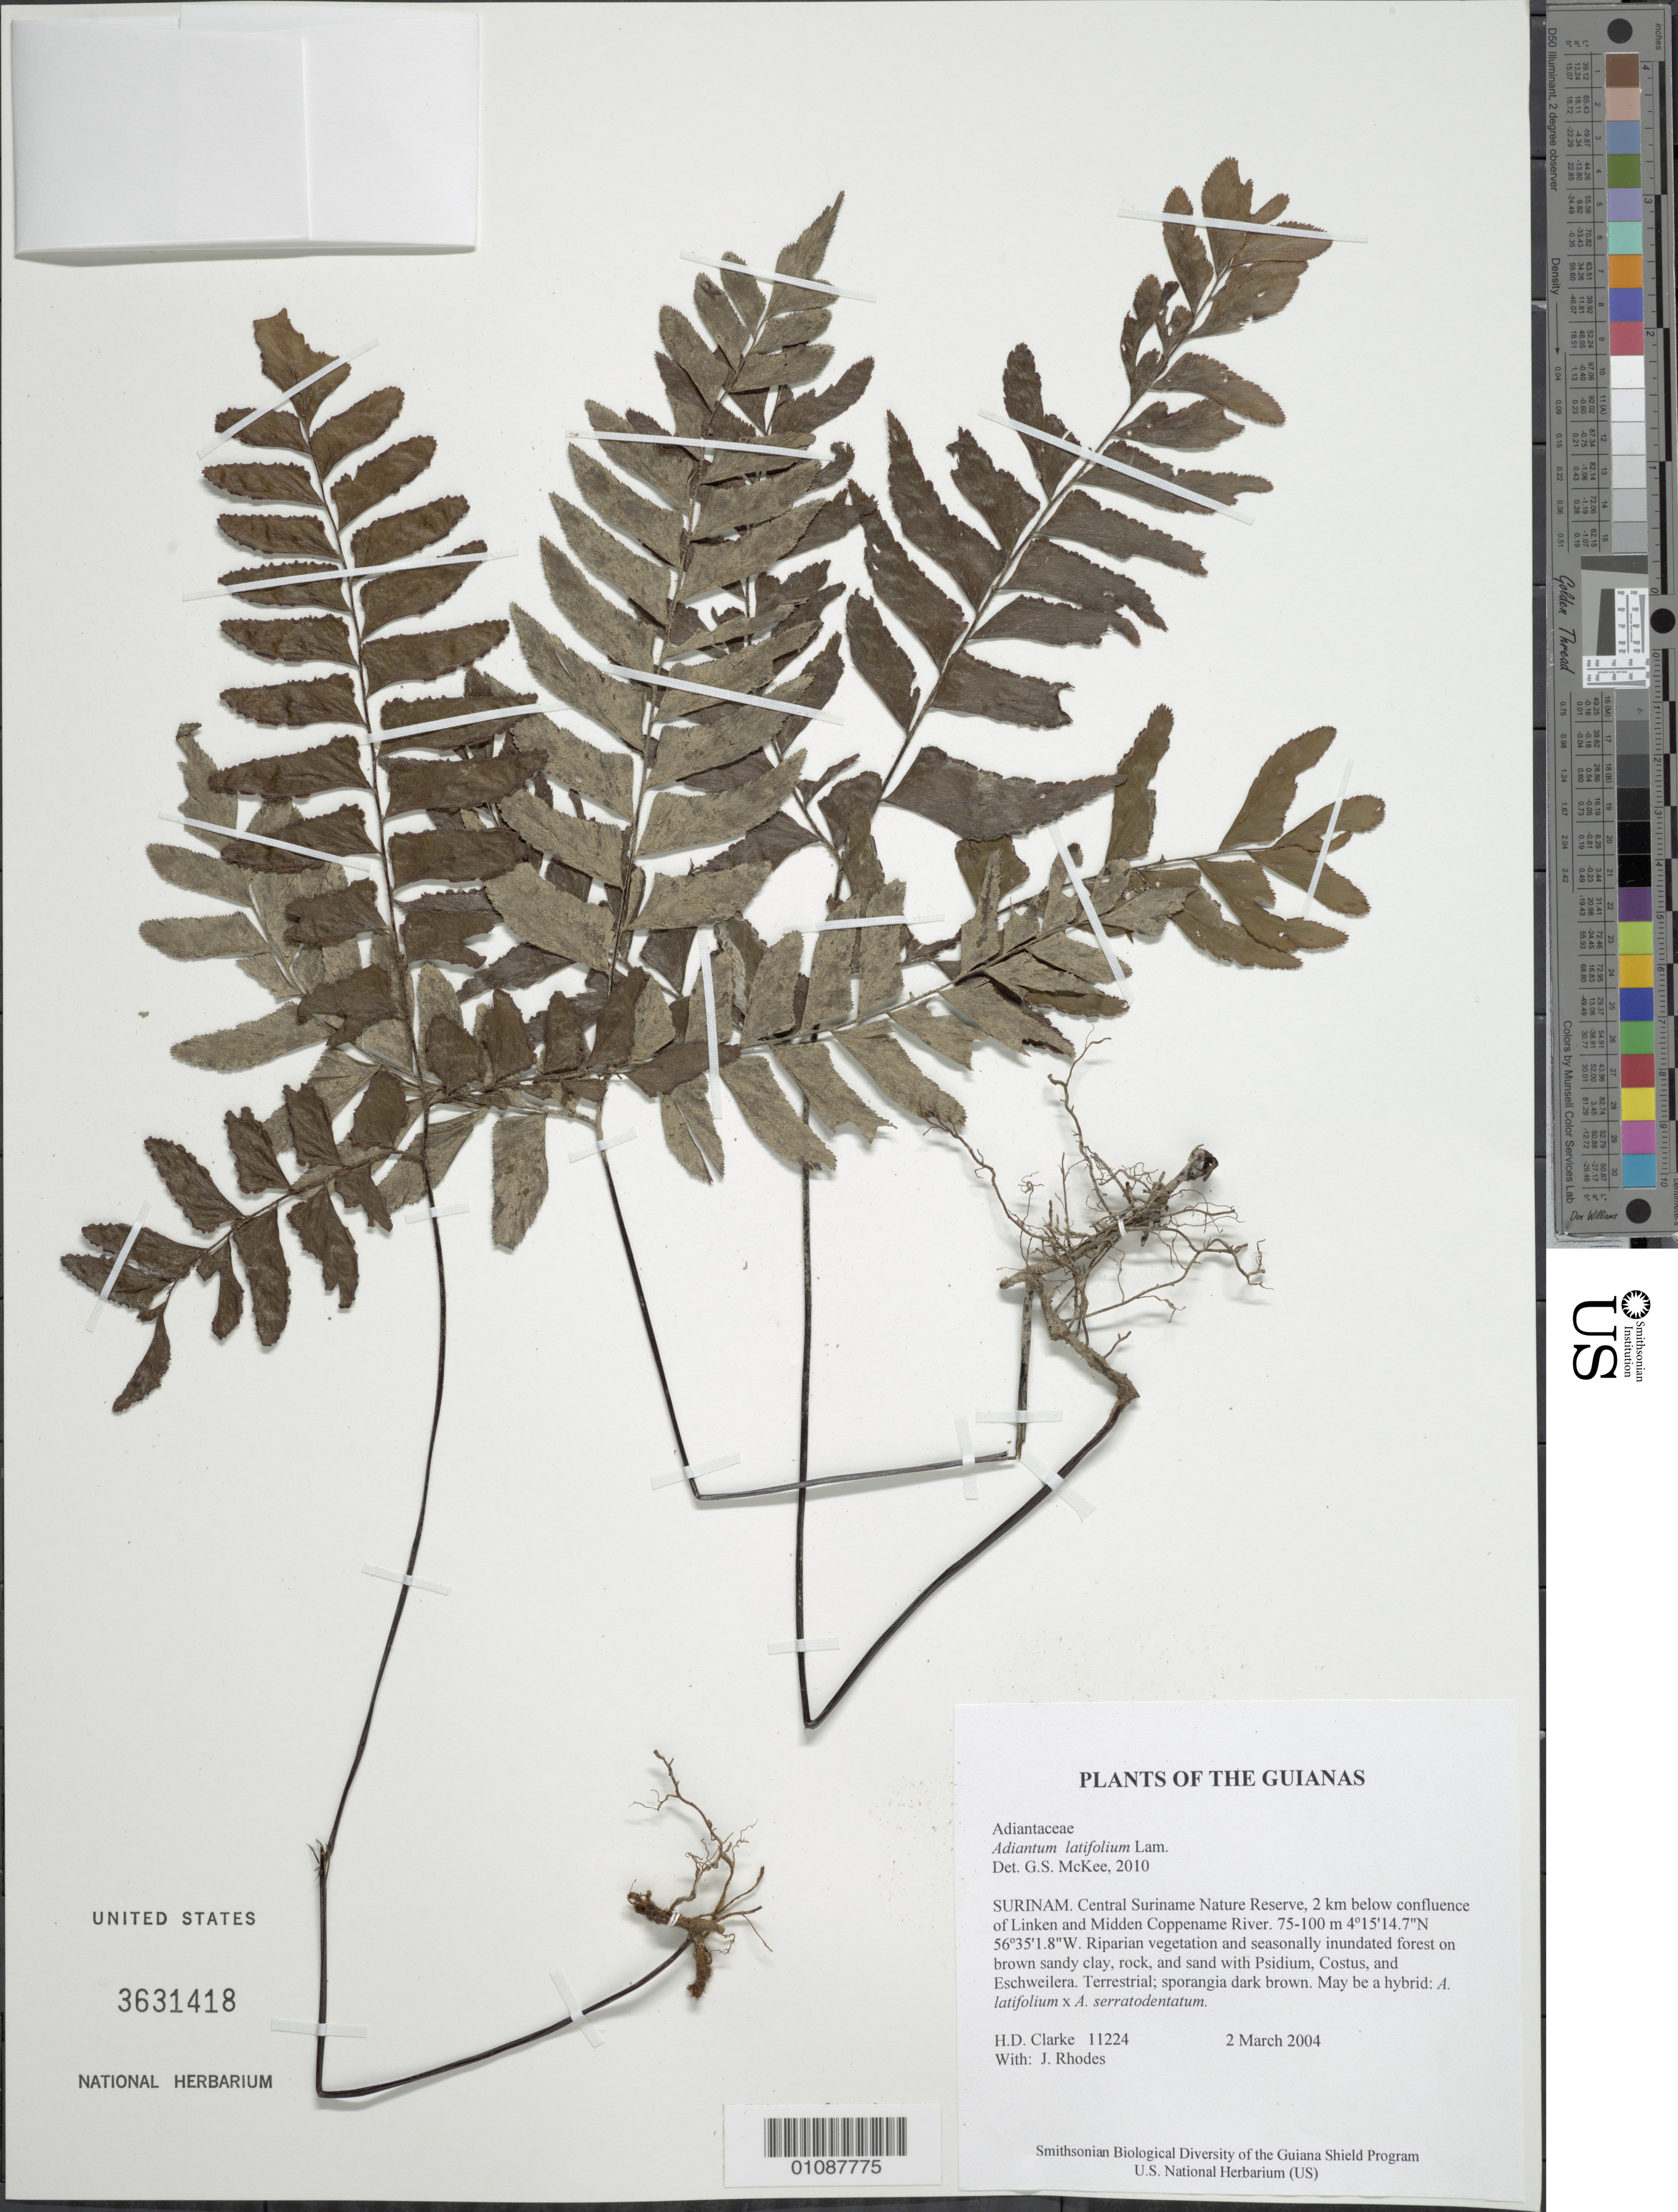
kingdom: Plantae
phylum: Tracheophyta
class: Polypodiopsida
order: Polypodiales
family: Pteridaceae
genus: Adiantum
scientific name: Adiantum latifolium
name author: Lam.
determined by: McKee, G. S., (US), NMNH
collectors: H. D. Clarke & J. Rhodes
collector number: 11224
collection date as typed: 2 March 2004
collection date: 2004-03-02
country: Suriname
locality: Central Suriname Nature Reserve, 2 km below confluence of Linken and Midden Coppename River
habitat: Riparian vegetation and seasonally inundated forest on brown sandy clay, rock, and sand with Psidium, Costus, and Eschweilera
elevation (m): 75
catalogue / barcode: US 3631418